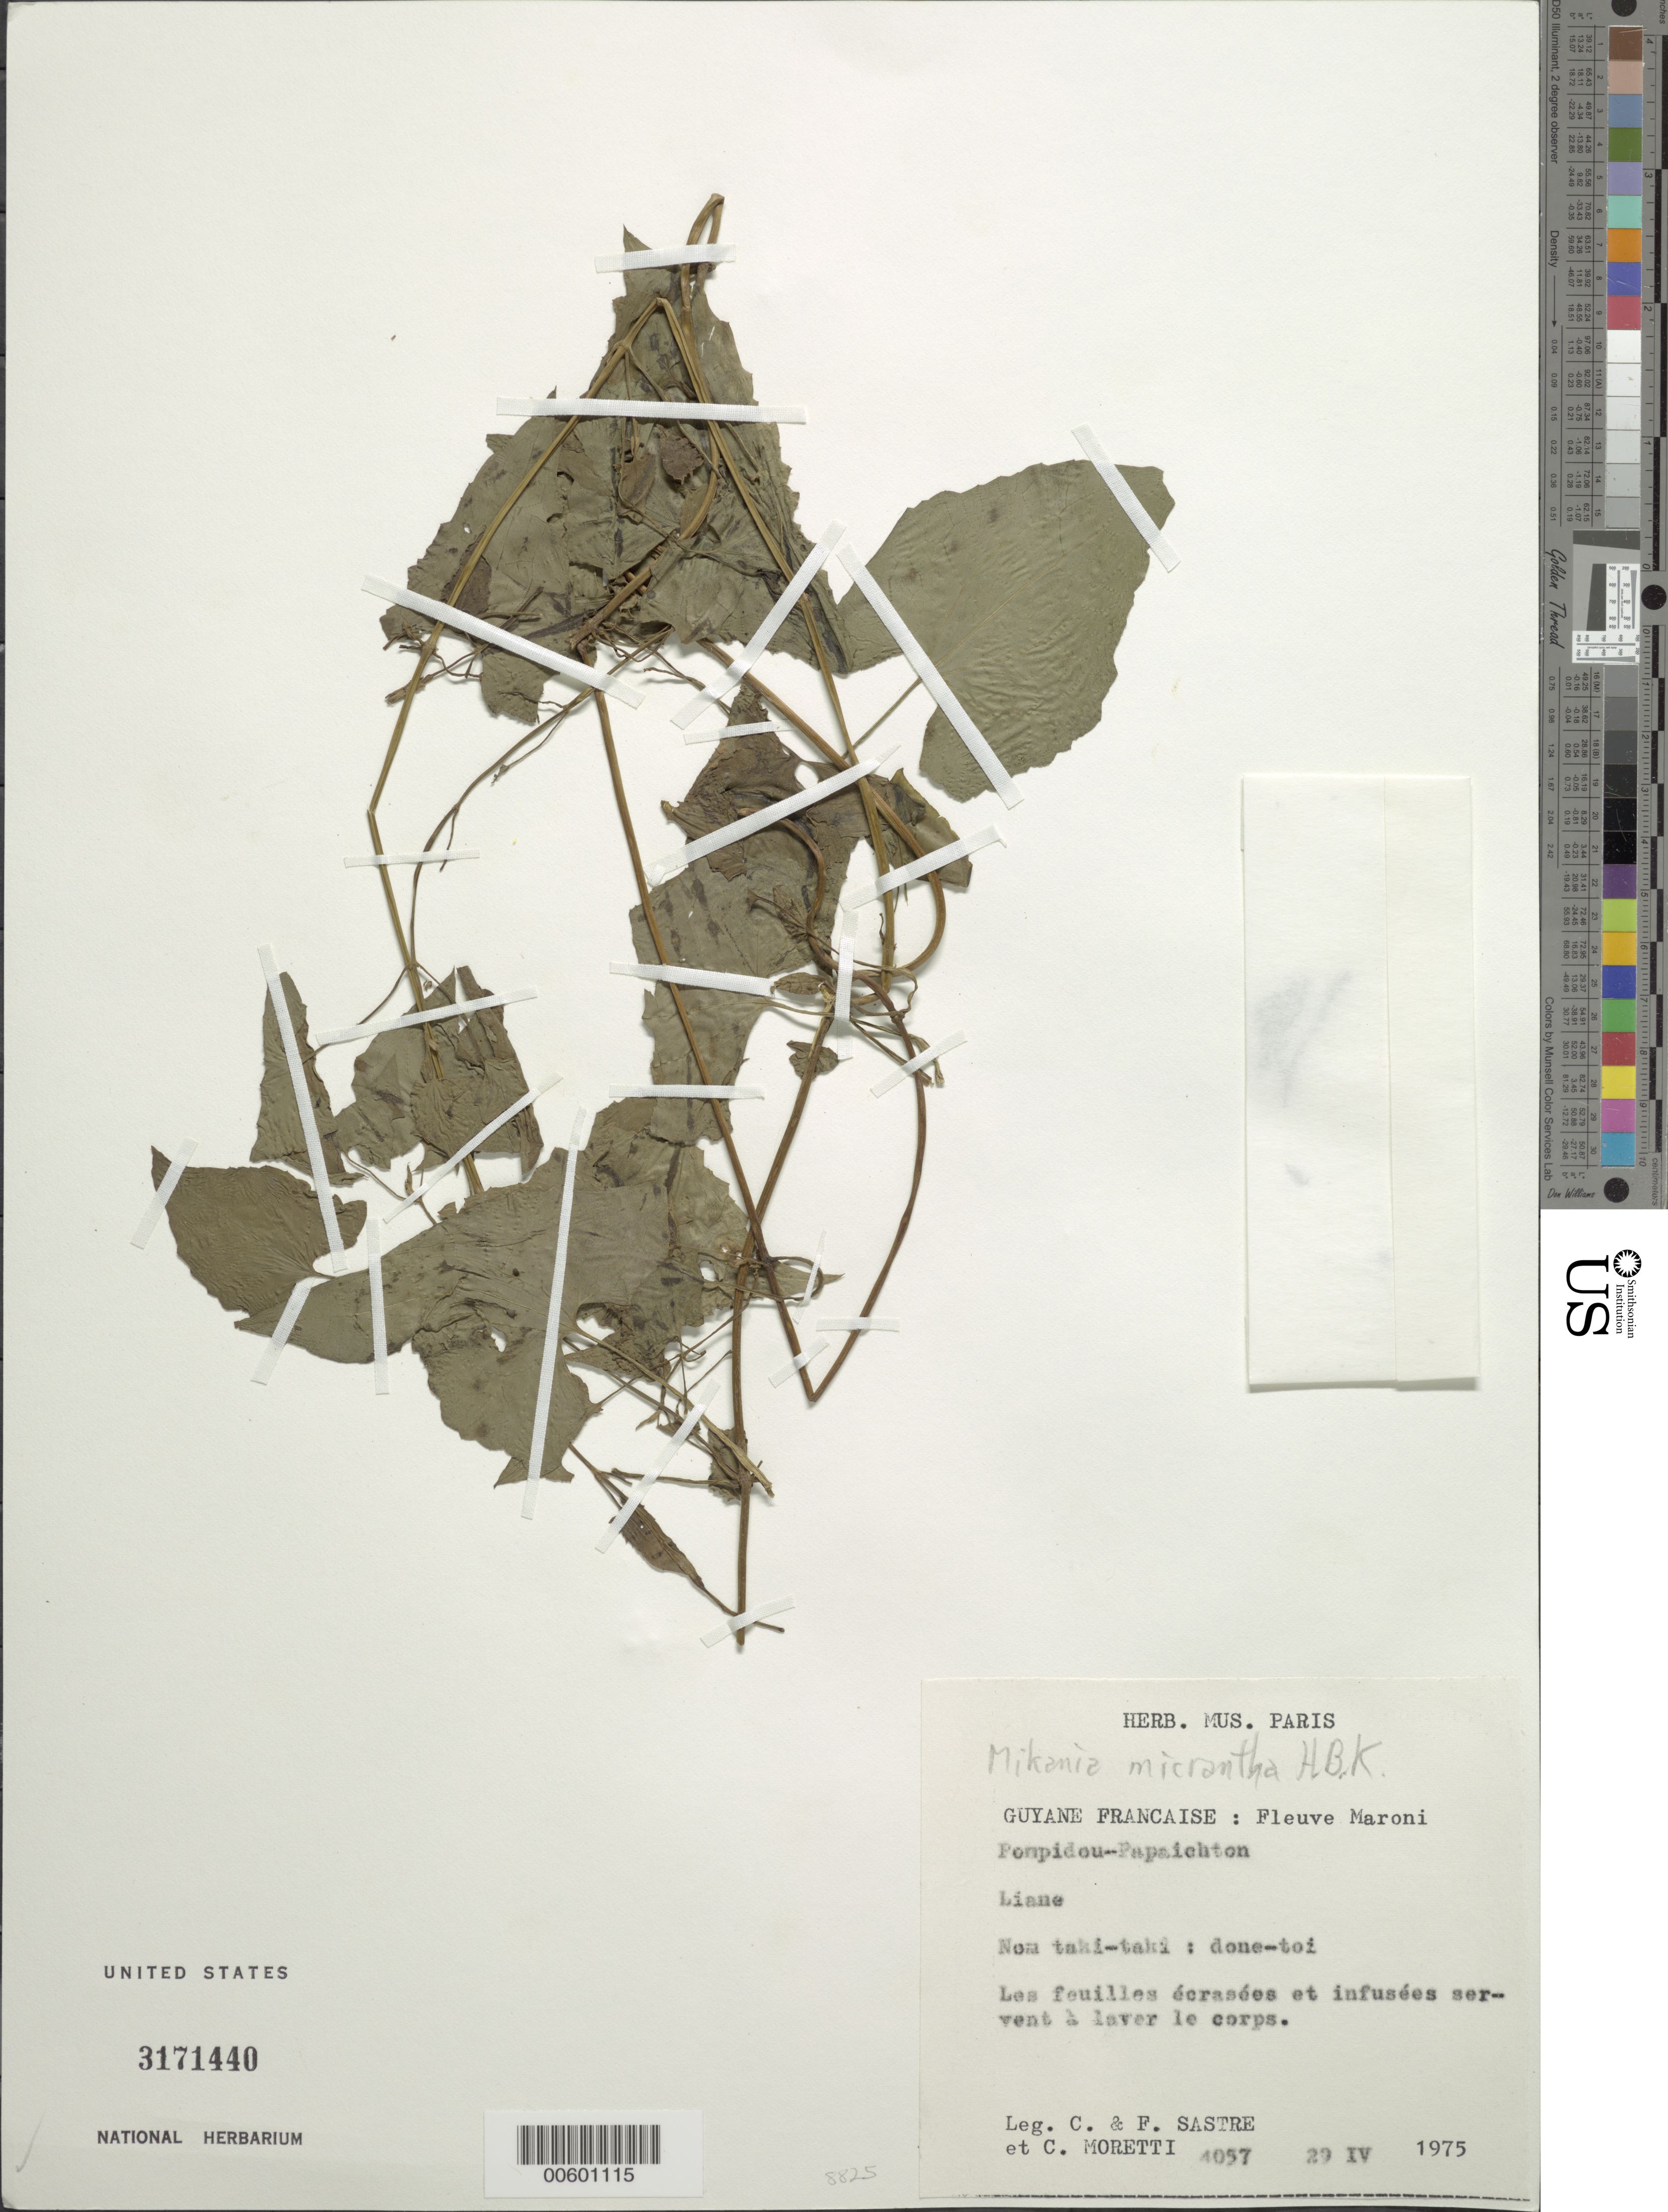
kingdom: Plantae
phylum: Tracheophyta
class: Magnoliopsida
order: Asterales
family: Asteraceae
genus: Mikania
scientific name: Mikania congesta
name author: DC.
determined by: Holmes, W.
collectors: C. H. L. Sastre, F. Sastre & C. Moretti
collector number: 4057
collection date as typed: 29-Apr-75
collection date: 1975-04-29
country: French Guiana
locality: Maroni R., Pompidou-Papaichton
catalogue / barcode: US 3171440